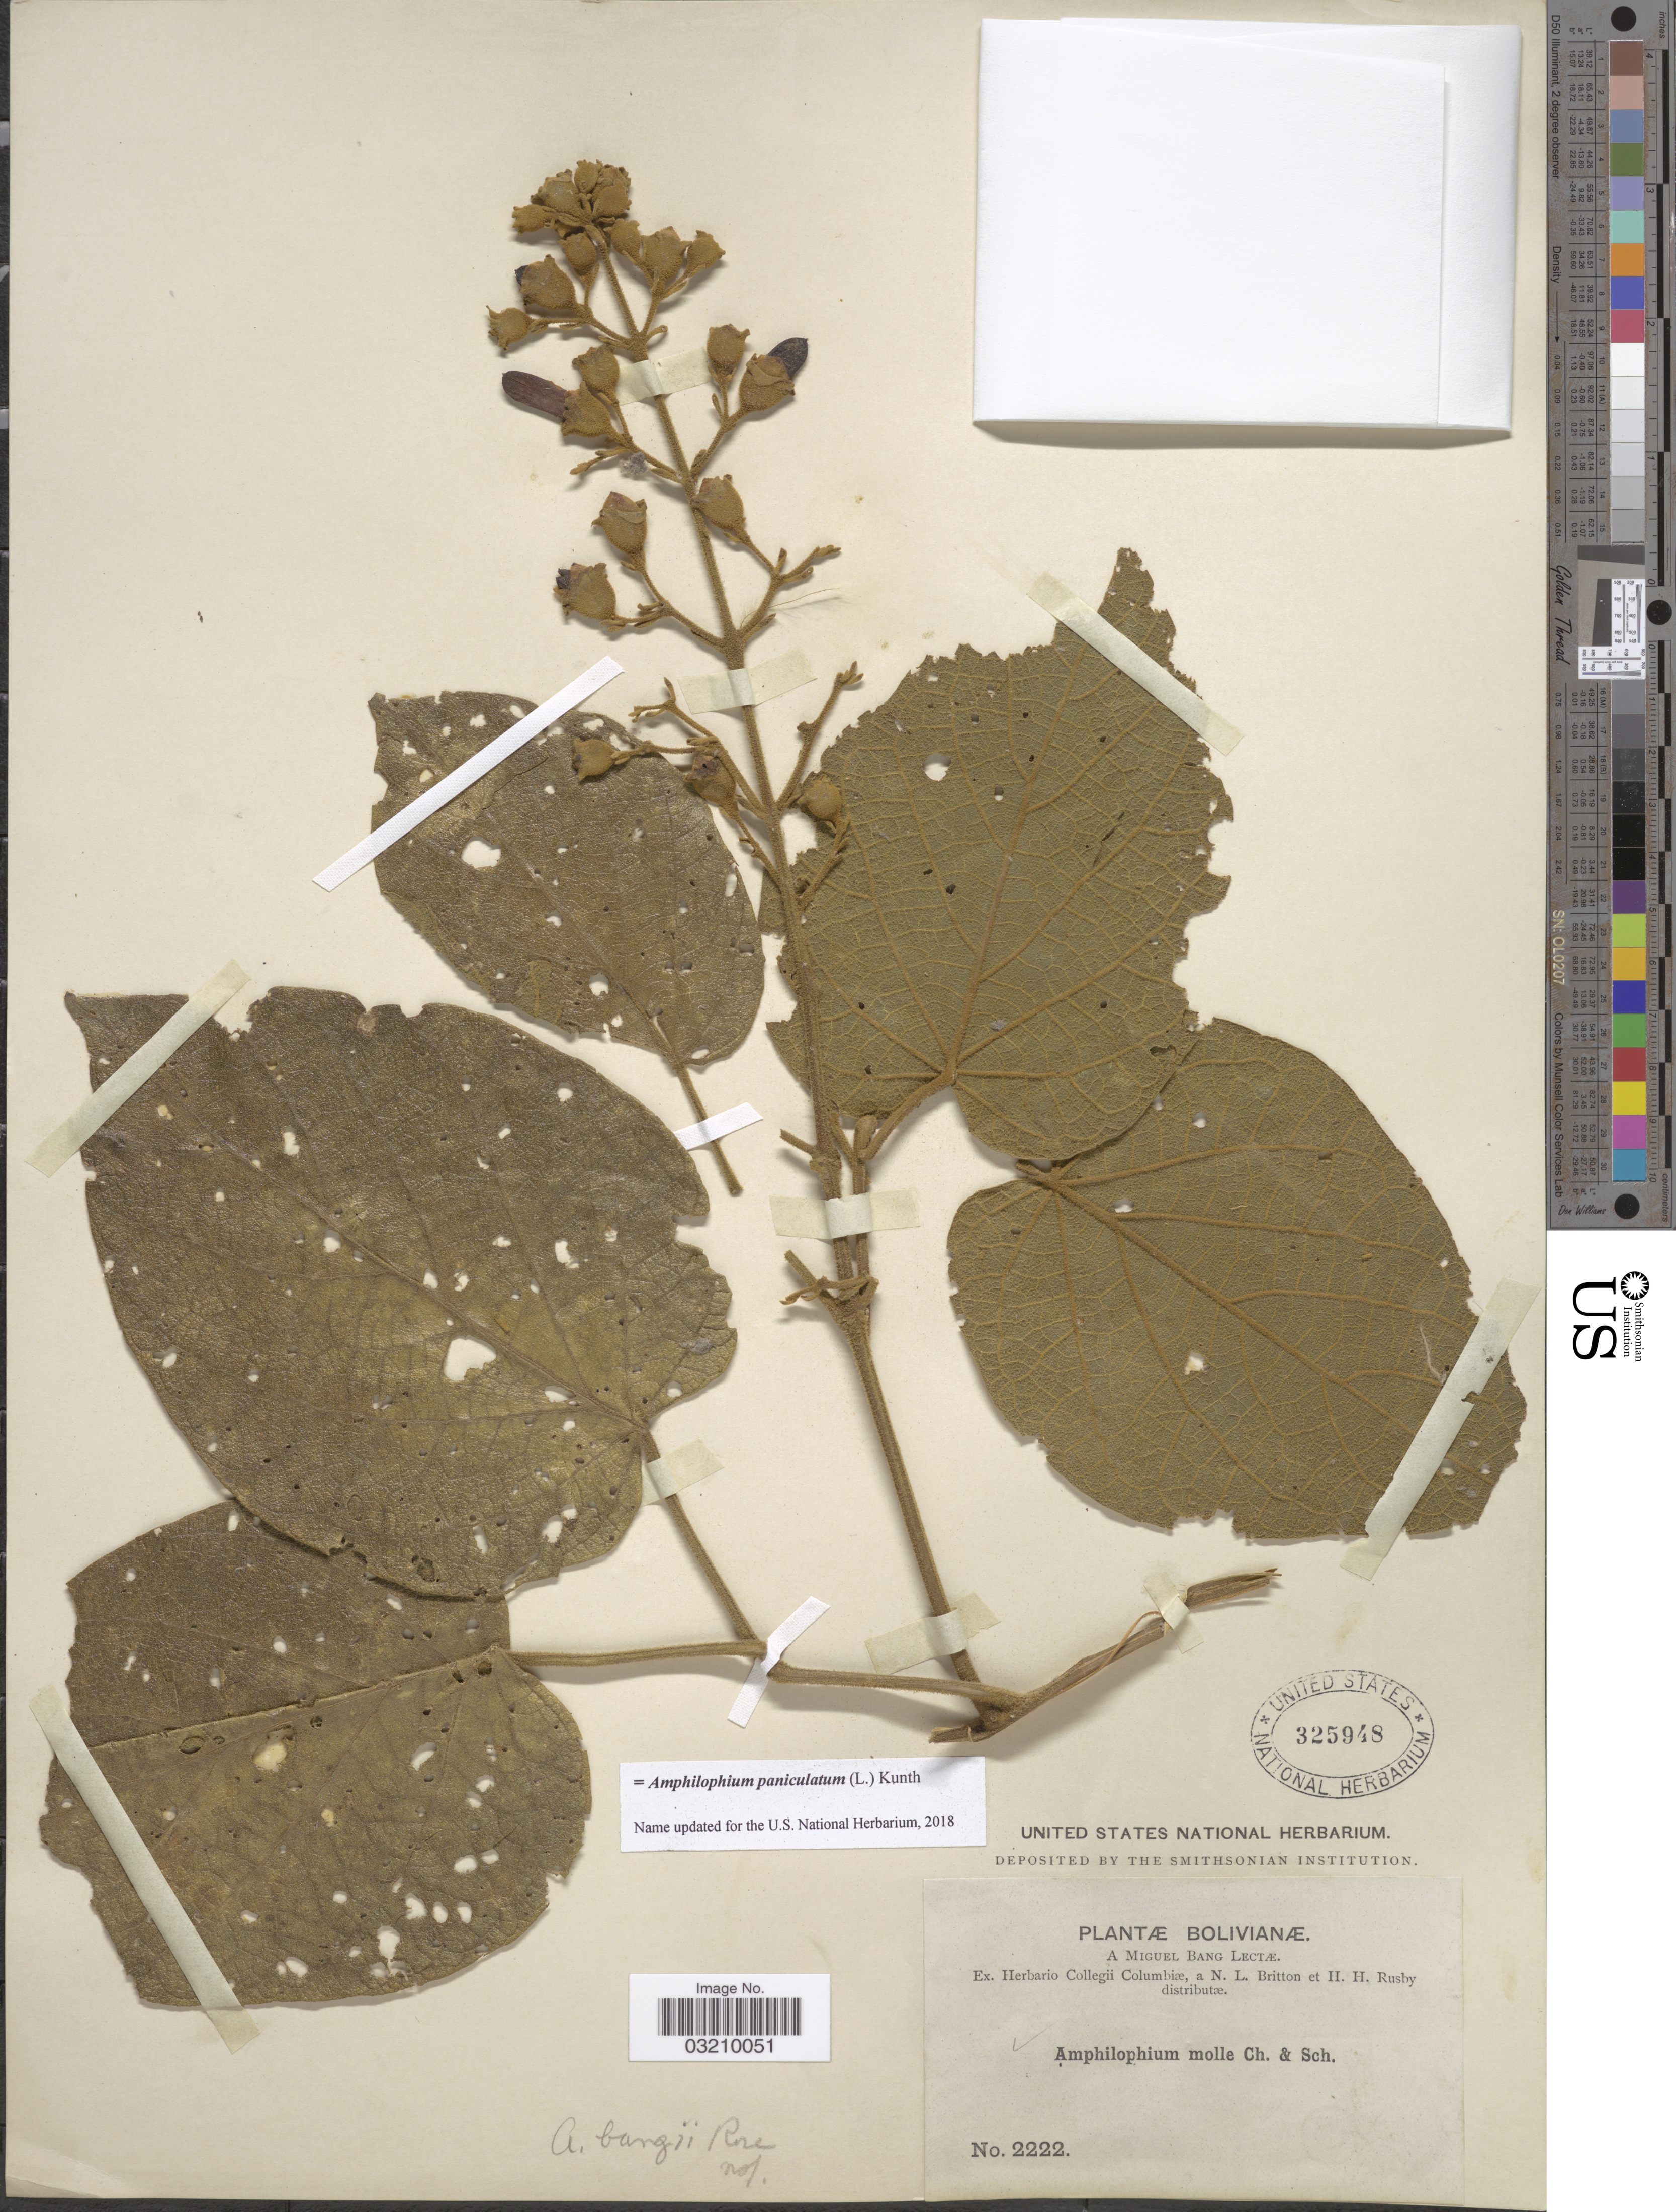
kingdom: Plantae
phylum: Tracheophyta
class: Magnoliopsida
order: Lamiales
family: Bignoniaceae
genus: Amphilophium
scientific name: Amphilophium paniculatum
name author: (L.) Kunth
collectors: M. Bang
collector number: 2222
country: Bolivia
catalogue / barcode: US 325948